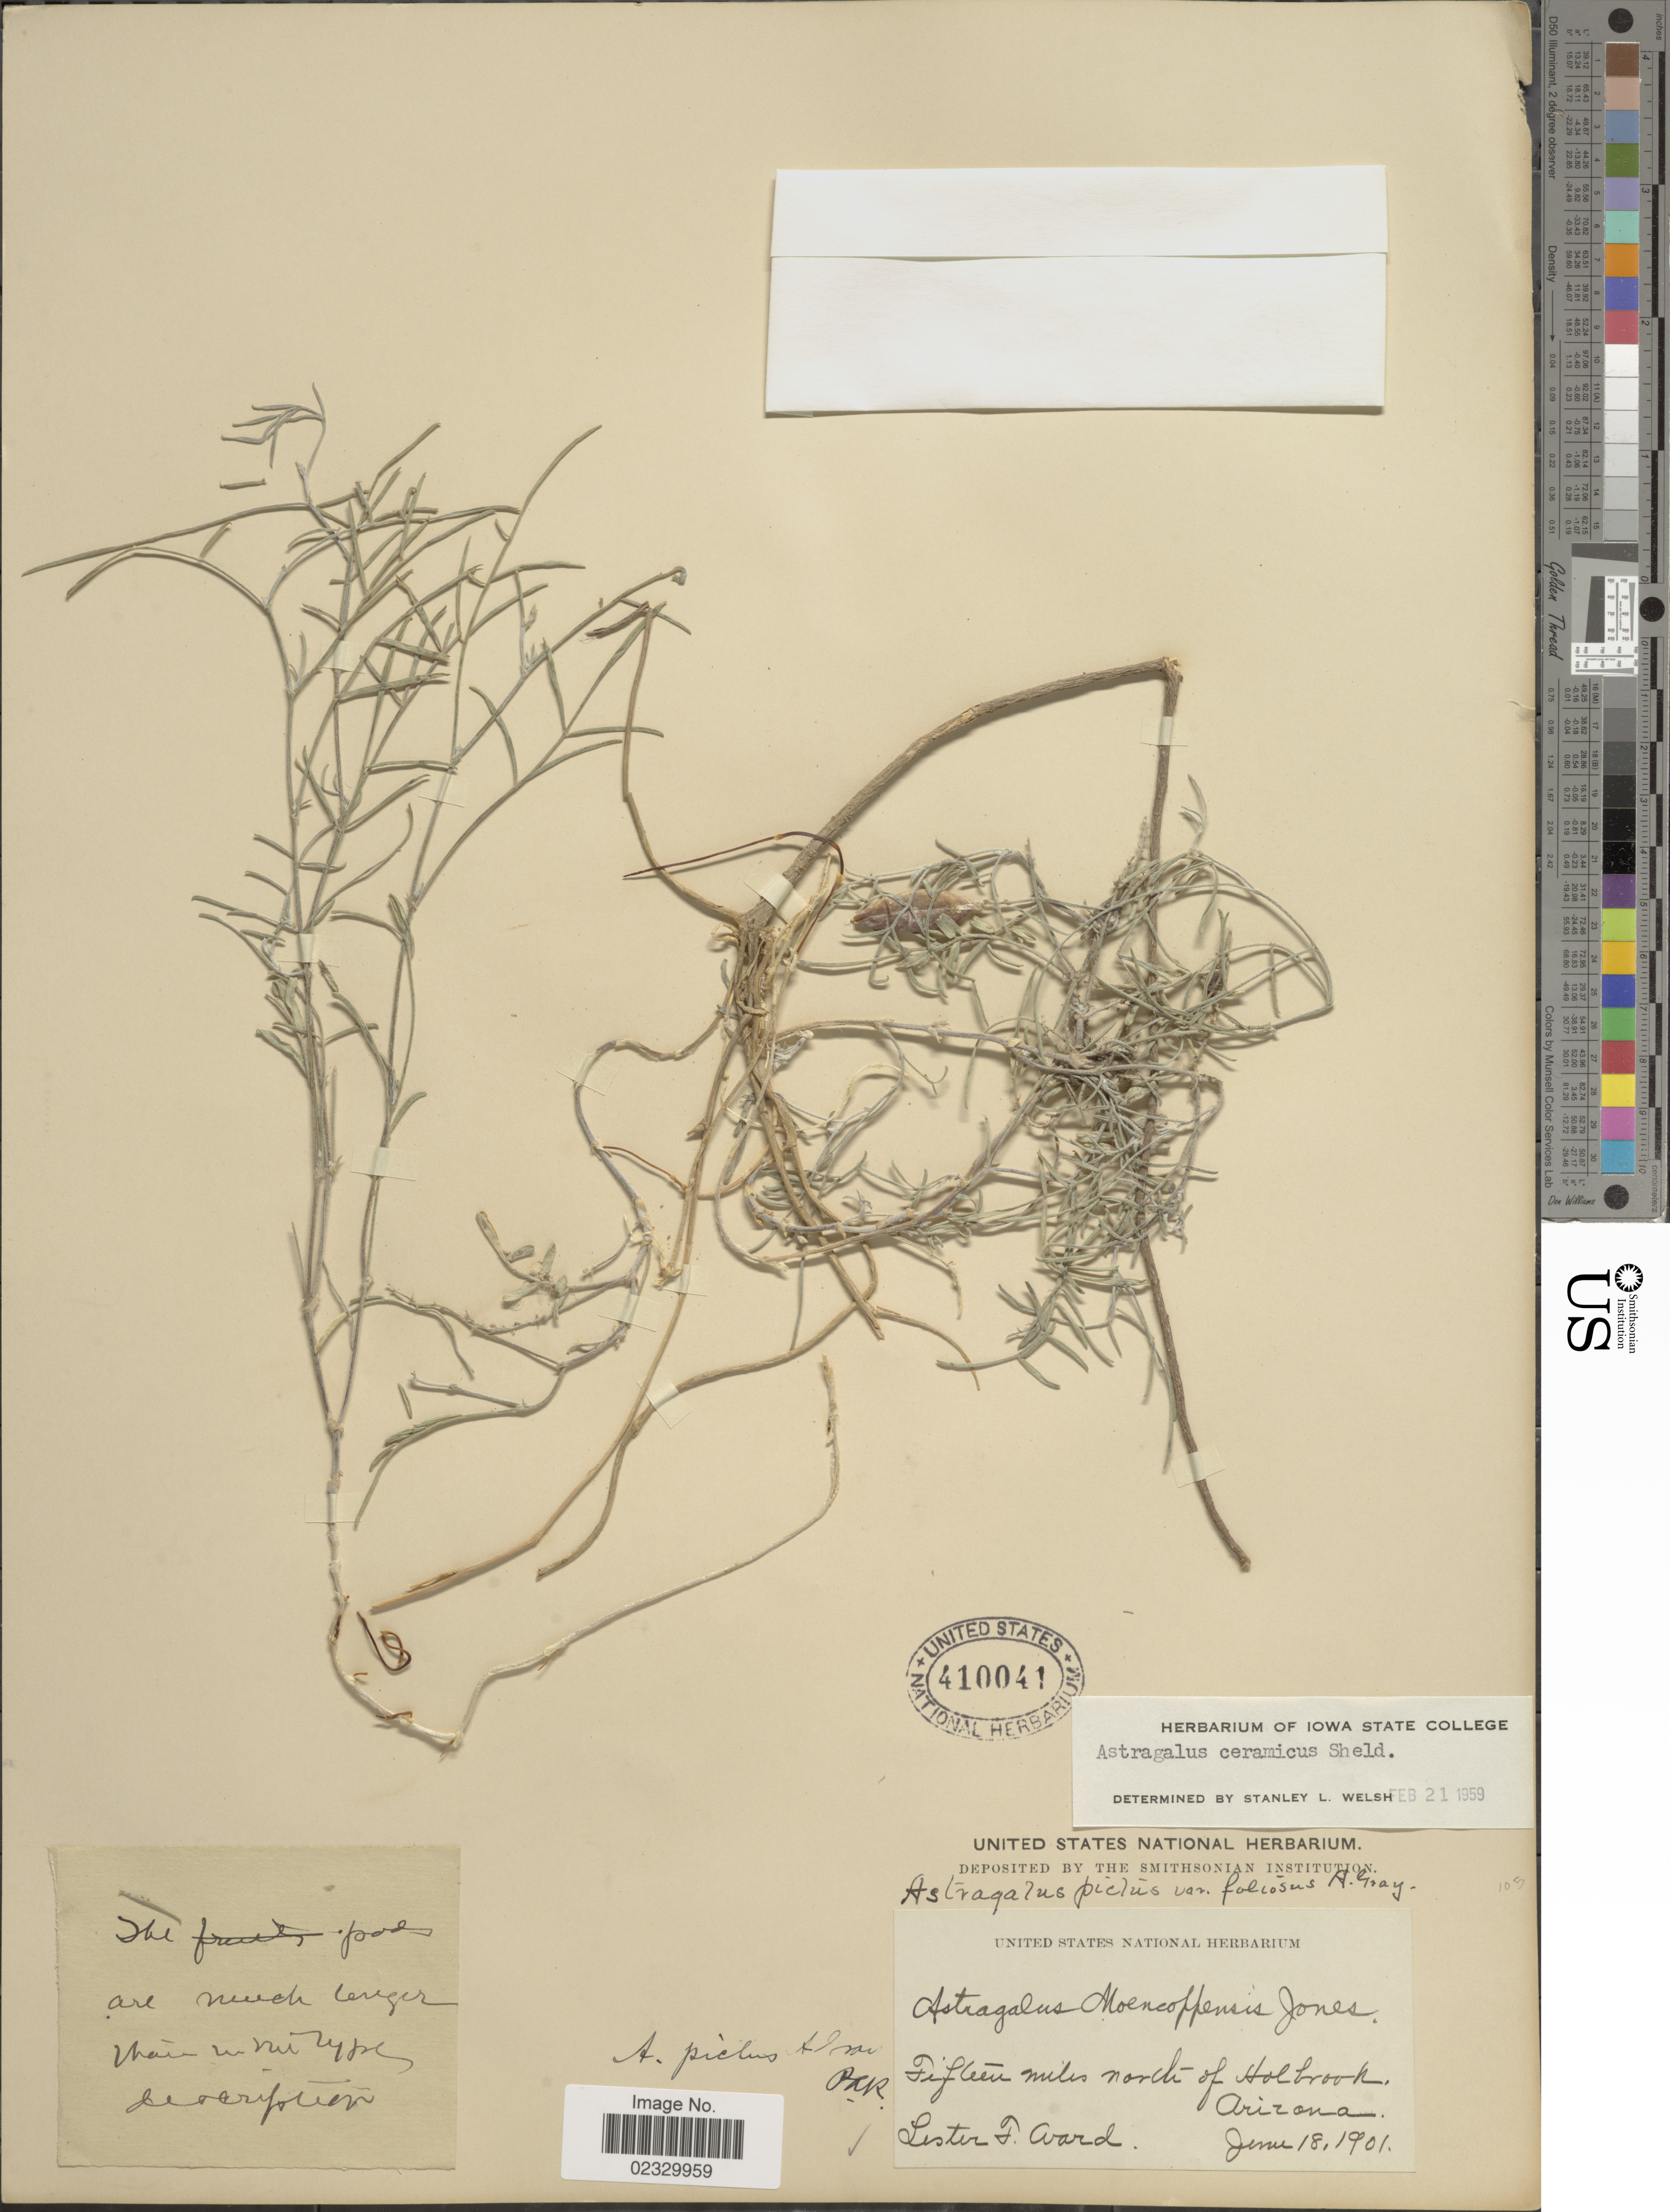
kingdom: Plantae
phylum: Tracheophyta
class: Magnoliopsida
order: Fabales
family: Fabaceae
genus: Astragalus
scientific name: Astragalus ceramicus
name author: E. Sheld.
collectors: L. F. Ward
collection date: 1901-06-18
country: United States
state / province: Arizona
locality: Fifteen miles north of Holbrook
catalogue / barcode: US 410041